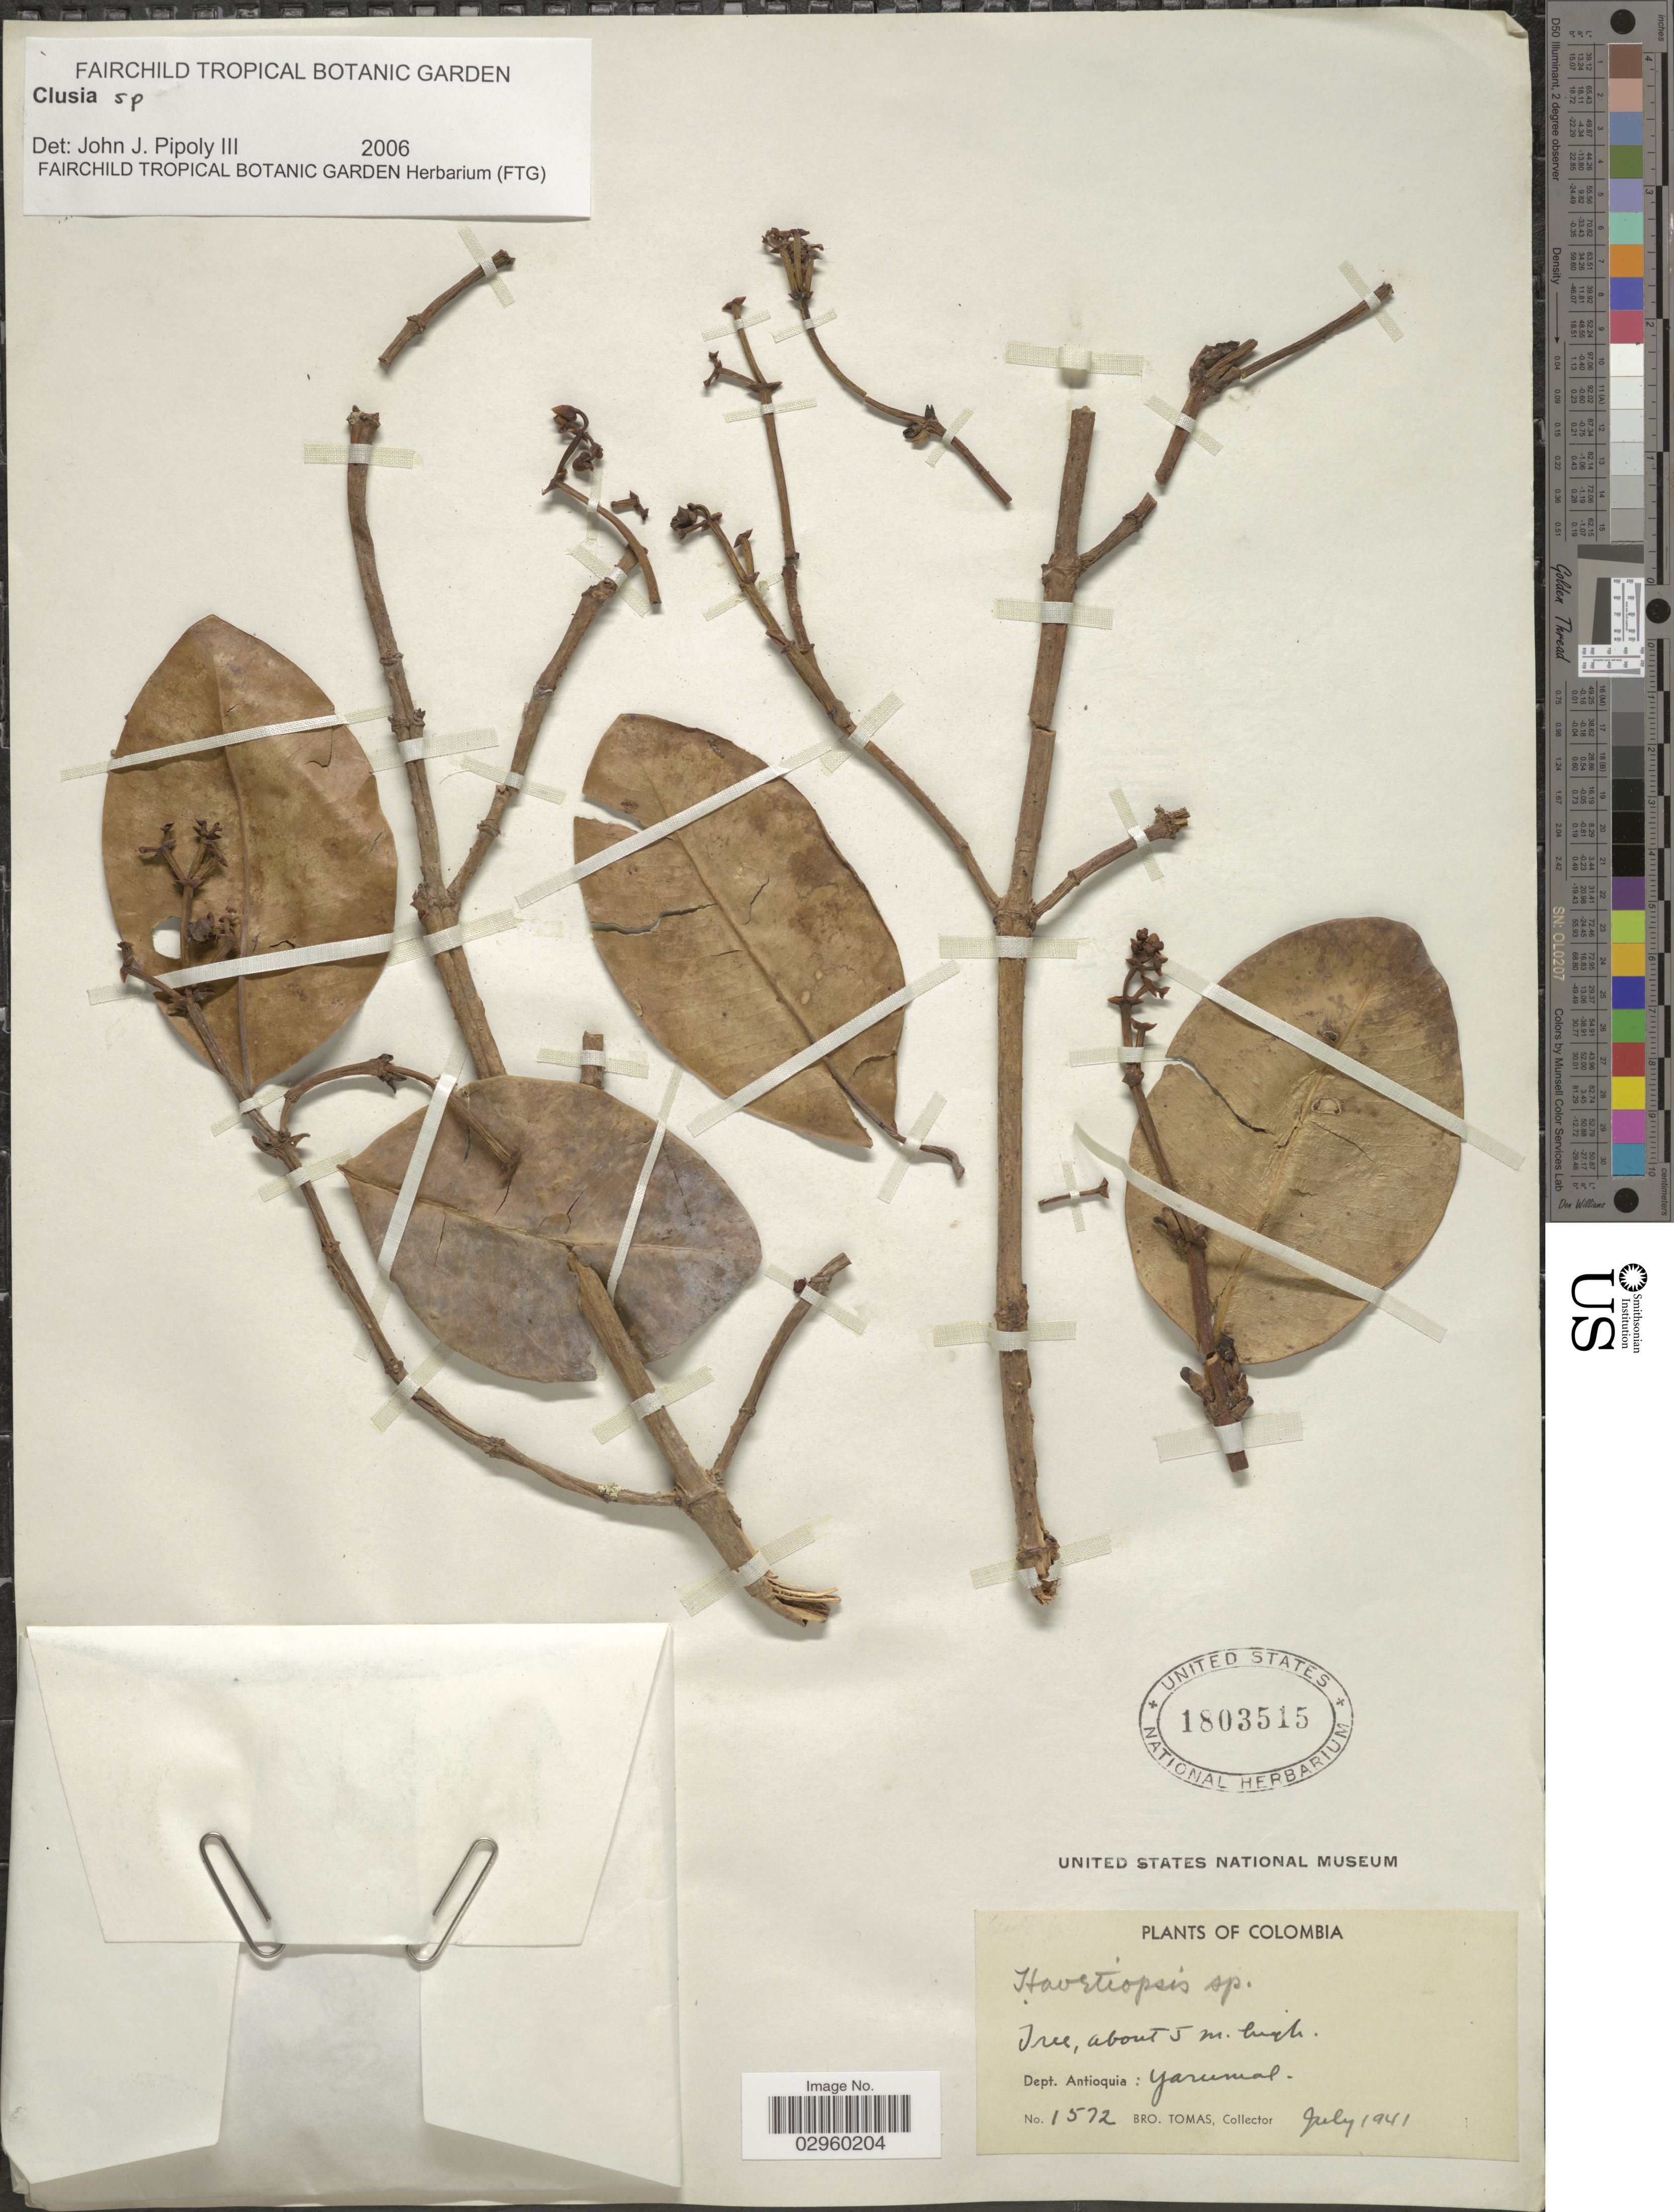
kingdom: Plantae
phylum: Tracheophyta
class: Magnoliopsida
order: Malpighiales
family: Clusiaceae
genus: Clusia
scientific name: Clusia sp.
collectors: B. Tomas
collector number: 1572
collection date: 1941-07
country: Colombia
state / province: Antioquia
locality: Dept. Antioquia: Yarumal.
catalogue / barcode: US 1803515